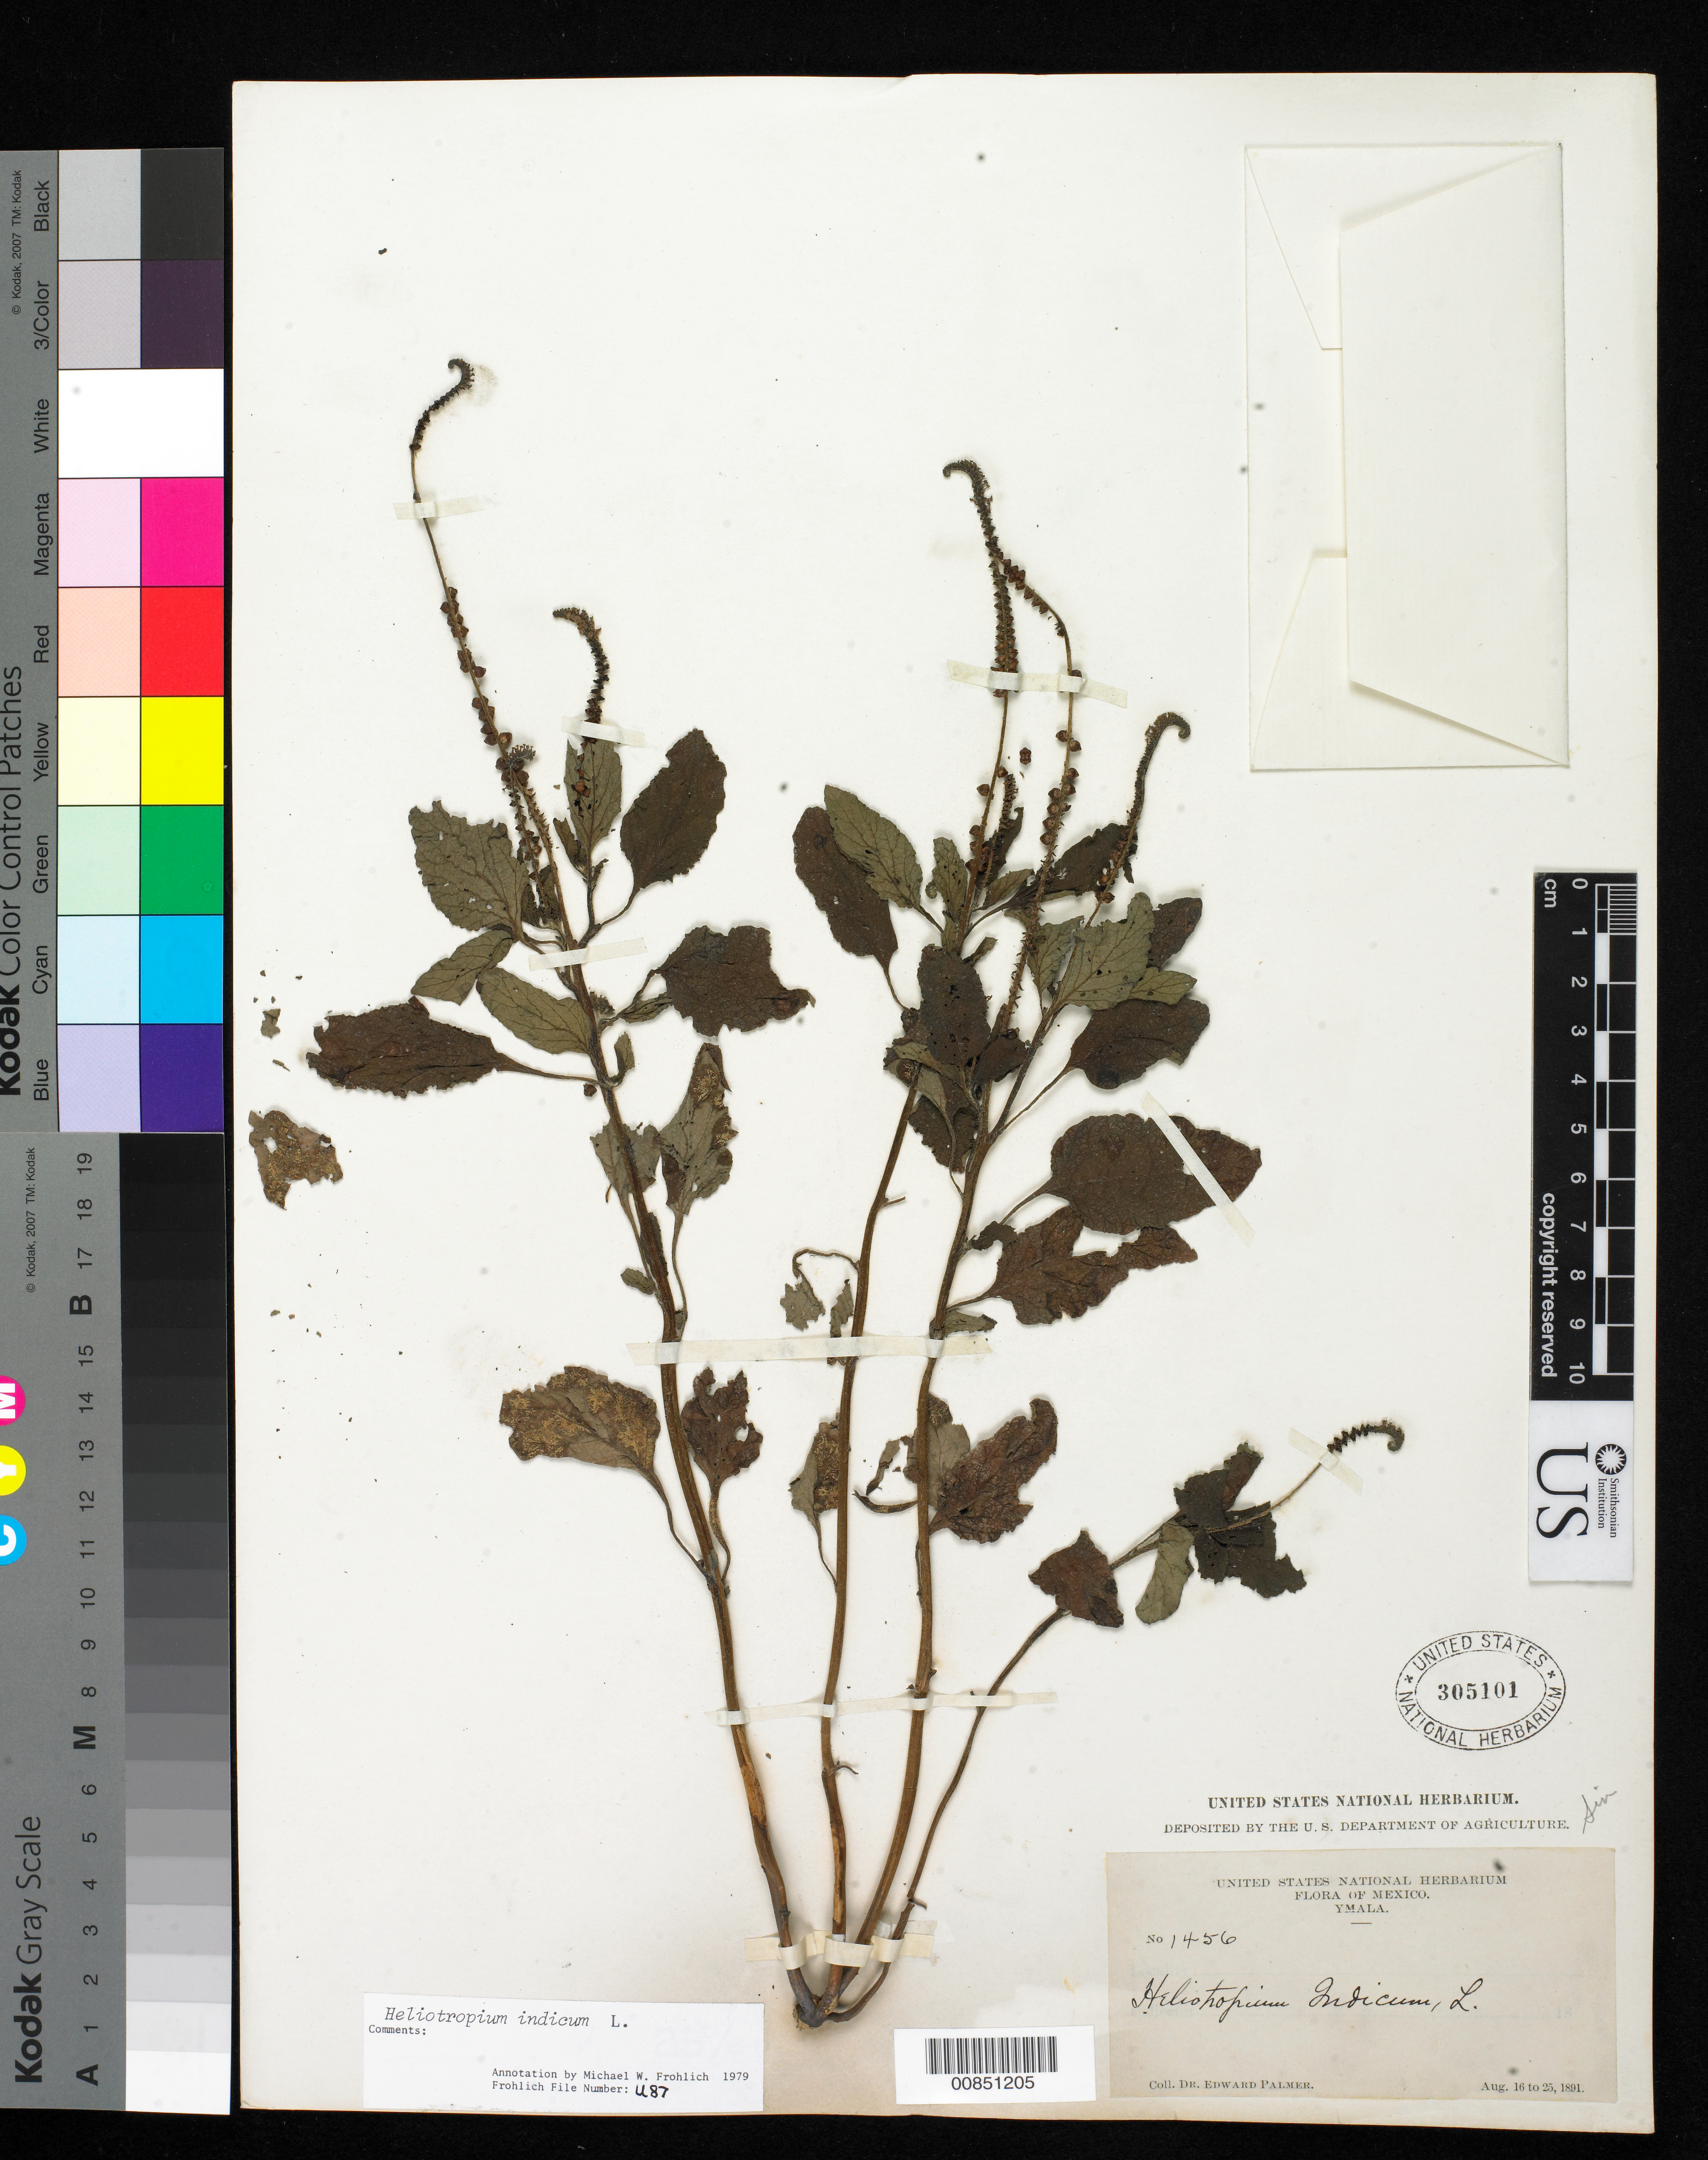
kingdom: Plantae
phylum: Tracheophyta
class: Magnoliopsida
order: Boraginales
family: Heliotropiaceae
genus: Heliotropium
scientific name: Heliotropium indicum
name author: L.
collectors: E. Palmer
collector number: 1456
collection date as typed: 16 Aug 1891 to 25 Aug 1891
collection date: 1891-08-16/1891-08-25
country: Mexico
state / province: Sinaloa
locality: Ymala, Sinaloa.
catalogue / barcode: US 305101